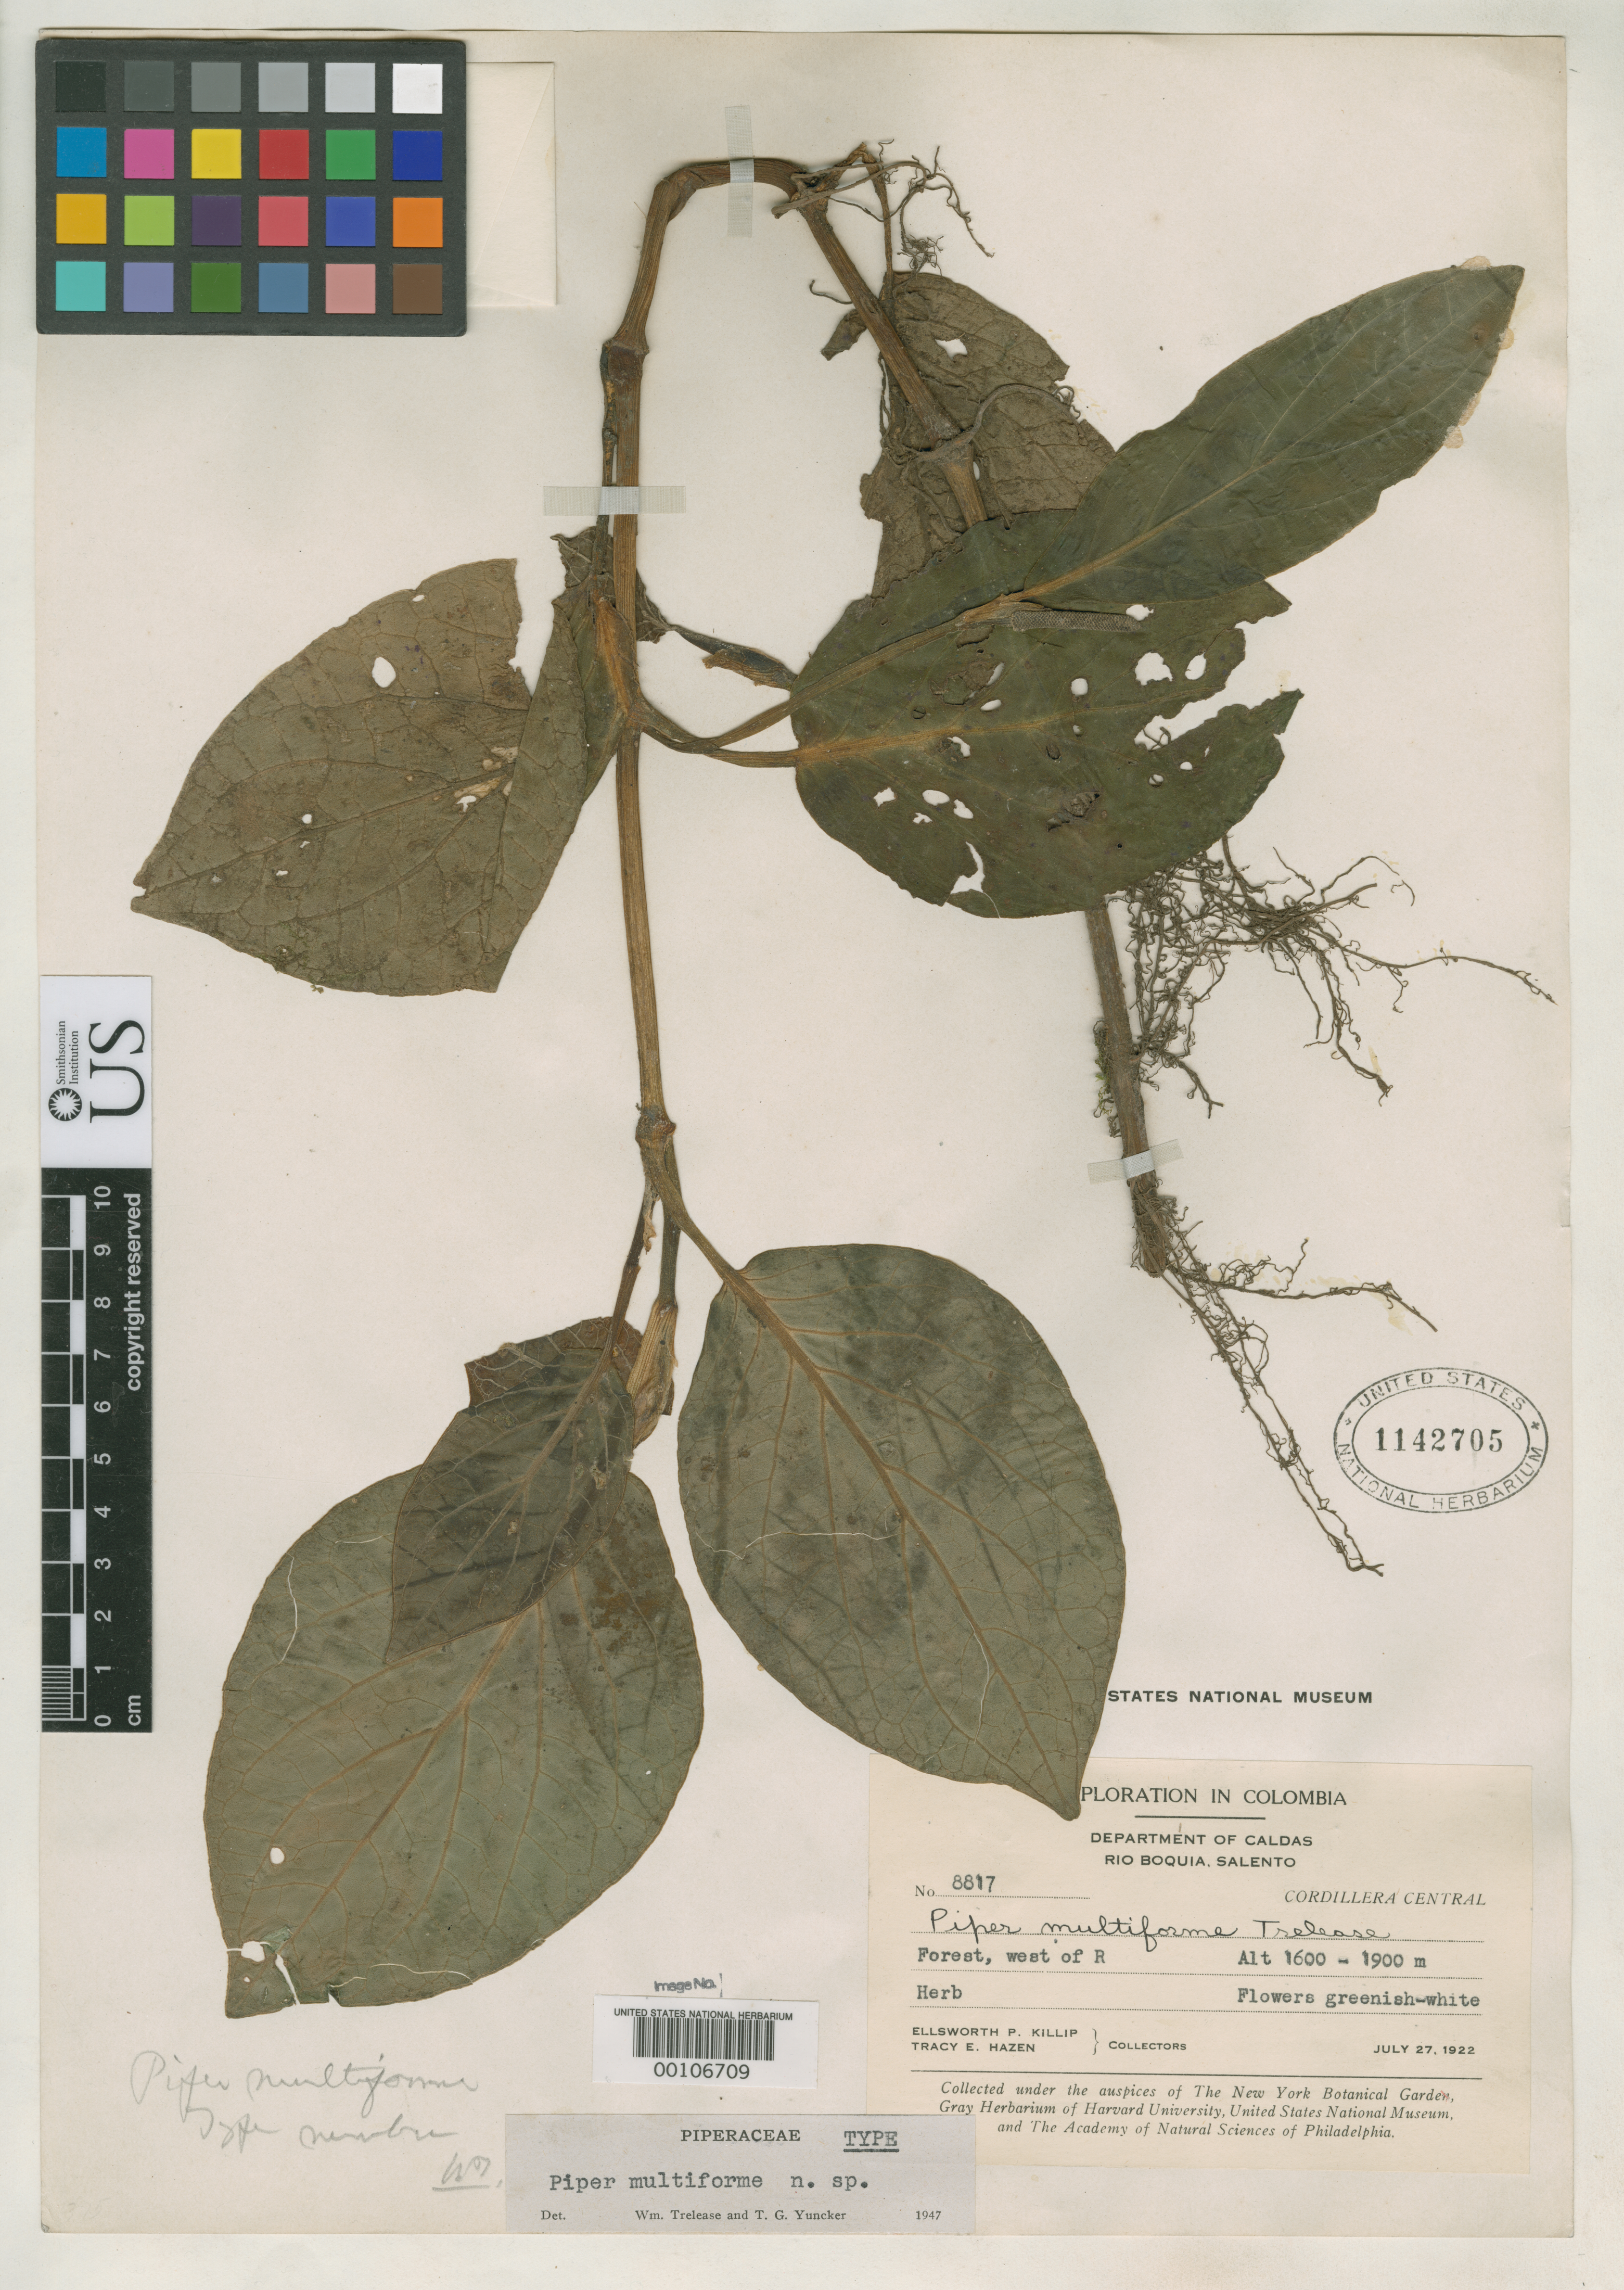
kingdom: Plantae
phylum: Tracheophyta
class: Magnoliopsida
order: Piperales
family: Piperaceae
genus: Piper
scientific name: Piper multiforme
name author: Trel. & Yunck.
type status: Holotype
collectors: E. P. Killip & T. E. Hazen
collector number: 8817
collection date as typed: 27 Jul 1922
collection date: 1922-07-27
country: Colombia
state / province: Caldas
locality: W of Rio Boquia, Salento.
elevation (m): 1600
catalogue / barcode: US 1142705